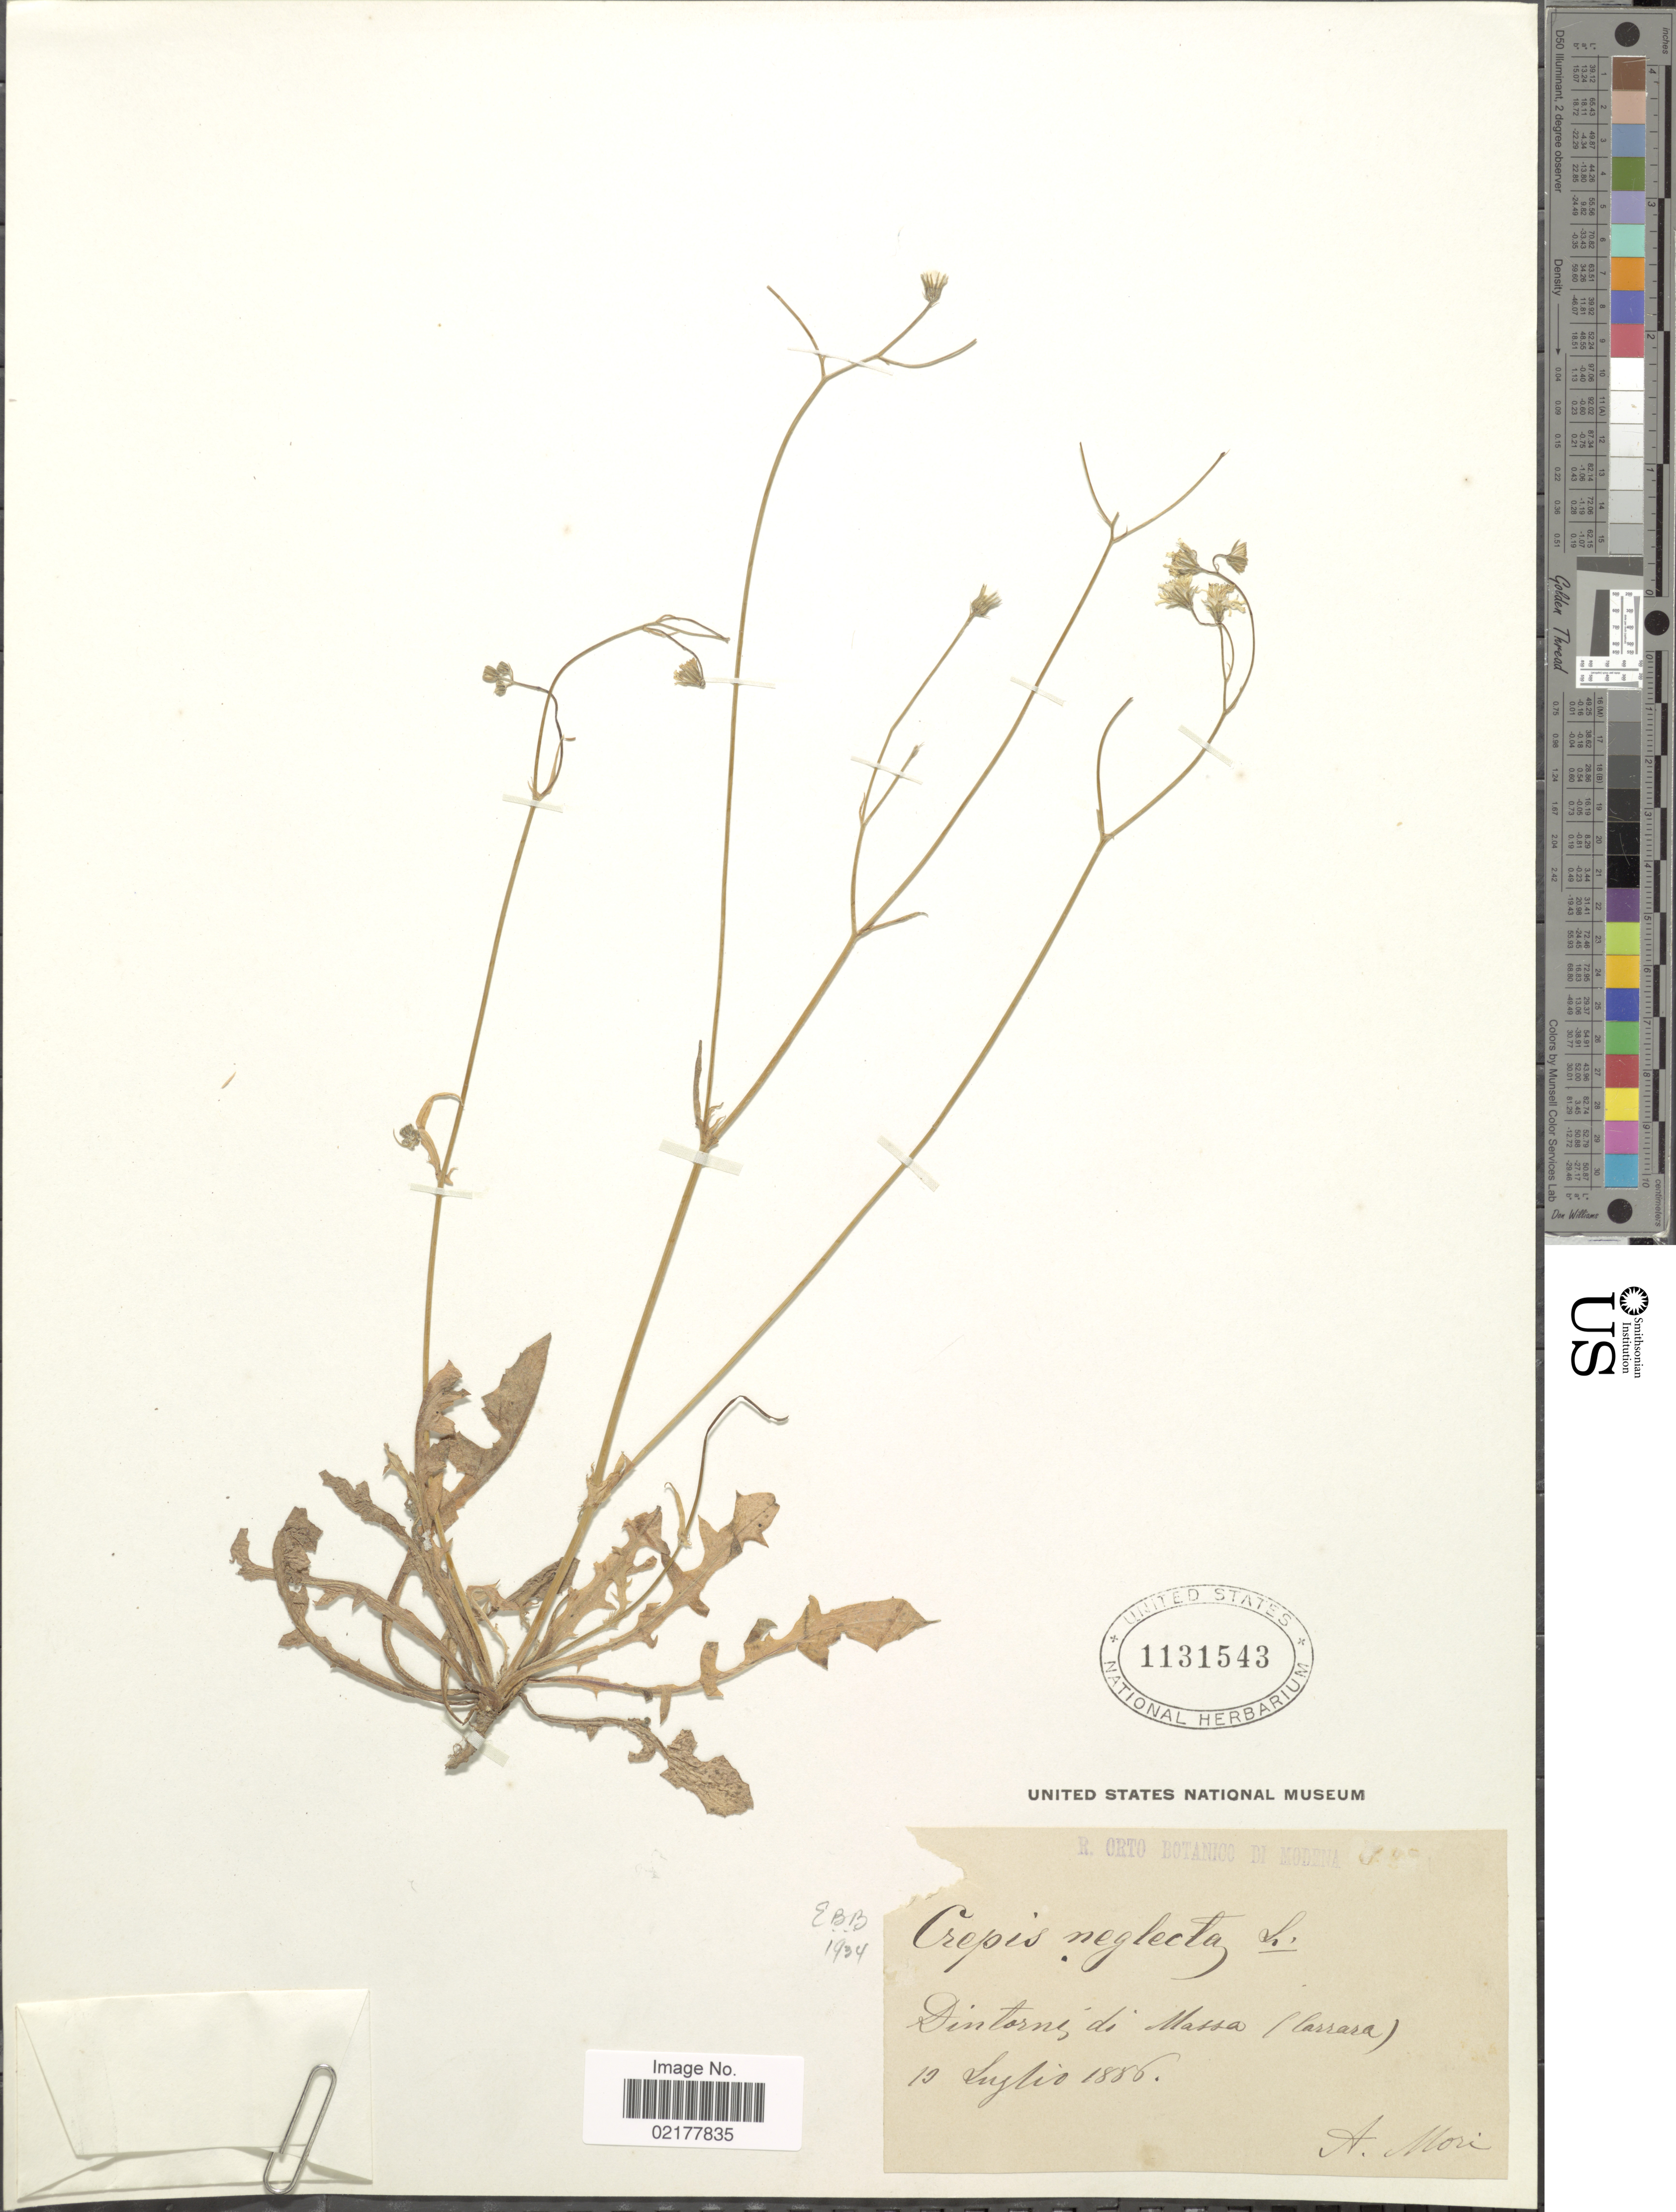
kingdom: Plantae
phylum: Tracheophyta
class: Magnoliopsida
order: Asterales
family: Asteraceae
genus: Crepis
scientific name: Crepis neglecta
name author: L.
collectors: A. Mori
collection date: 1886-07-19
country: Italy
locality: Dintorne di Massa (Carrara)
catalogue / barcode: US 1131543